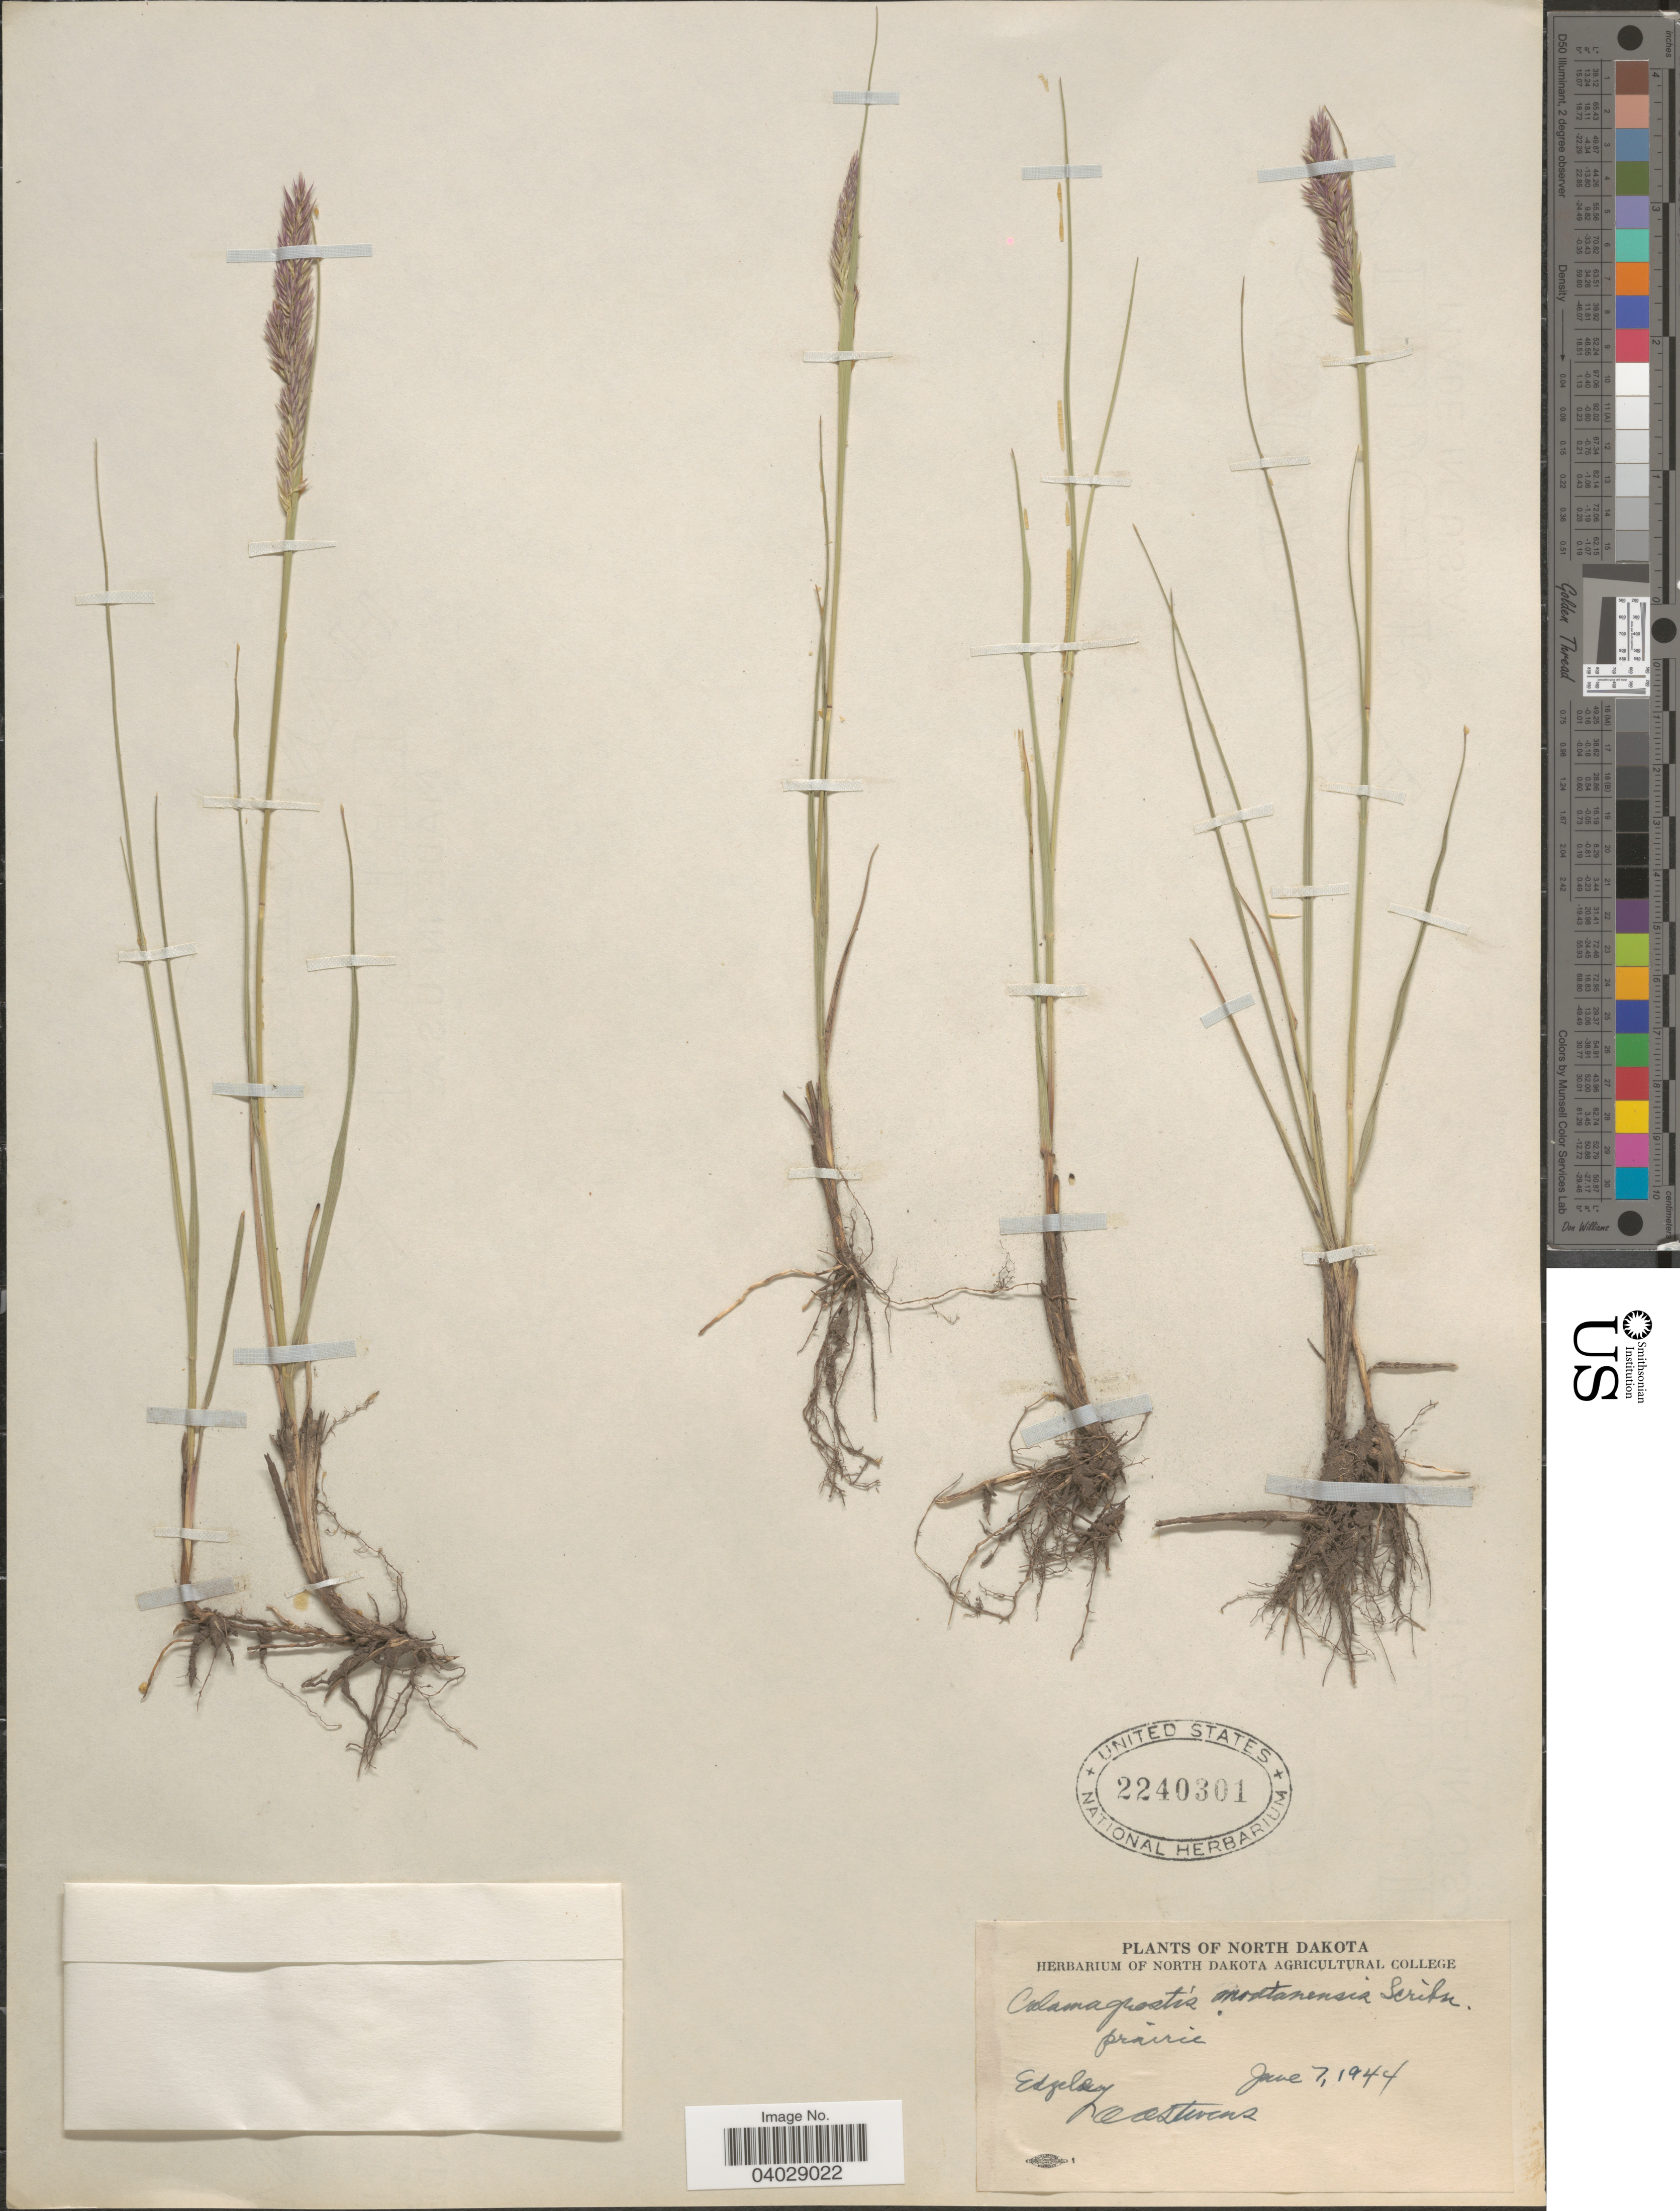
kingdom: Plantae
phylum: Tracheophyta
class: Liliopsida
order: Poales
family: Poaceae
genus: Calamagrostis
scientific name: Calamagrostis montanensis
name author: Scribn. ex Vasey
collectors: O. A. Stevens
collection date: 1944-06-07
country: United States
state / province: North Dakota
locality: Edgeley.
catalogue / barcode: US 2240301